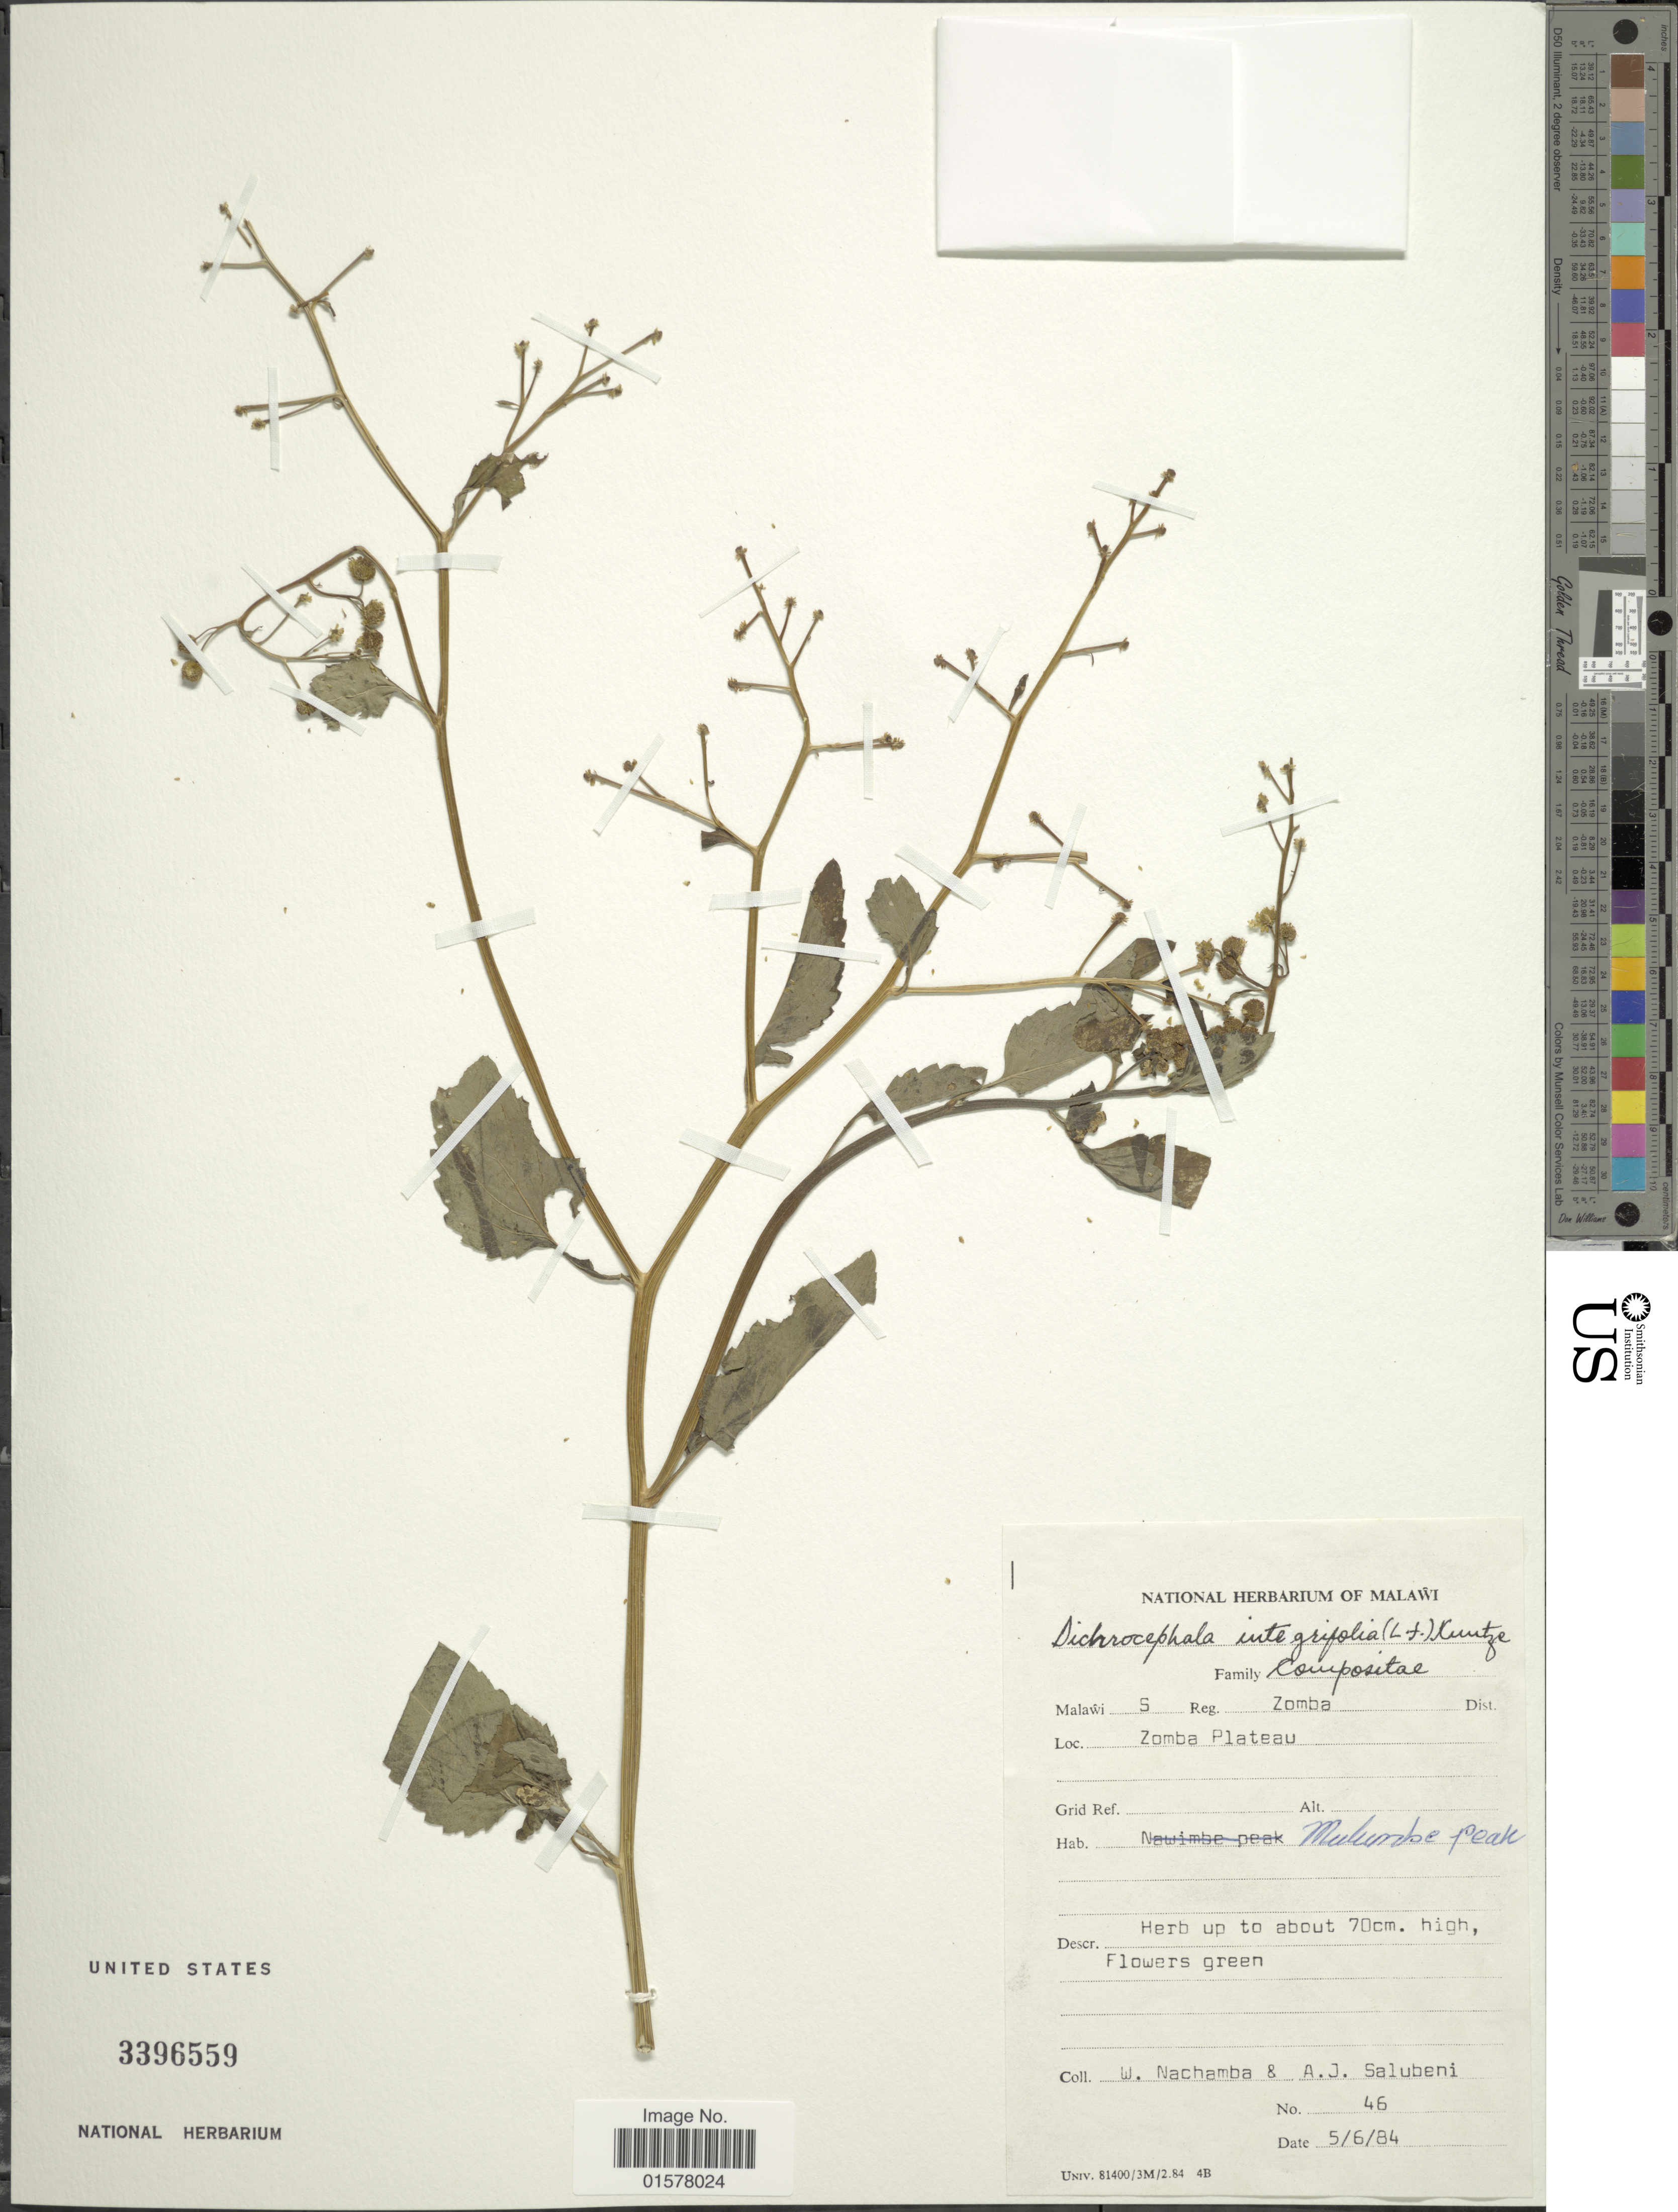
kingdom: Plantae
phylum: Tracheophyta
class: Magnoliopsida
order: Asterales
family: Asteraceae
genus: Dichrocephala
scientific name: Dichrocephala integrifolia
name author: (L. f.) Kuntze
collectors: W. Nachamba & A. J. Salubeni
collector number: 46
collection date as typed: Transcribed d/m/y: 5/6/84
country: Malawi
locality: Malawi S Reg. Zomba Dist., Zomba Plateau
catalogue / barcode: US 3396559